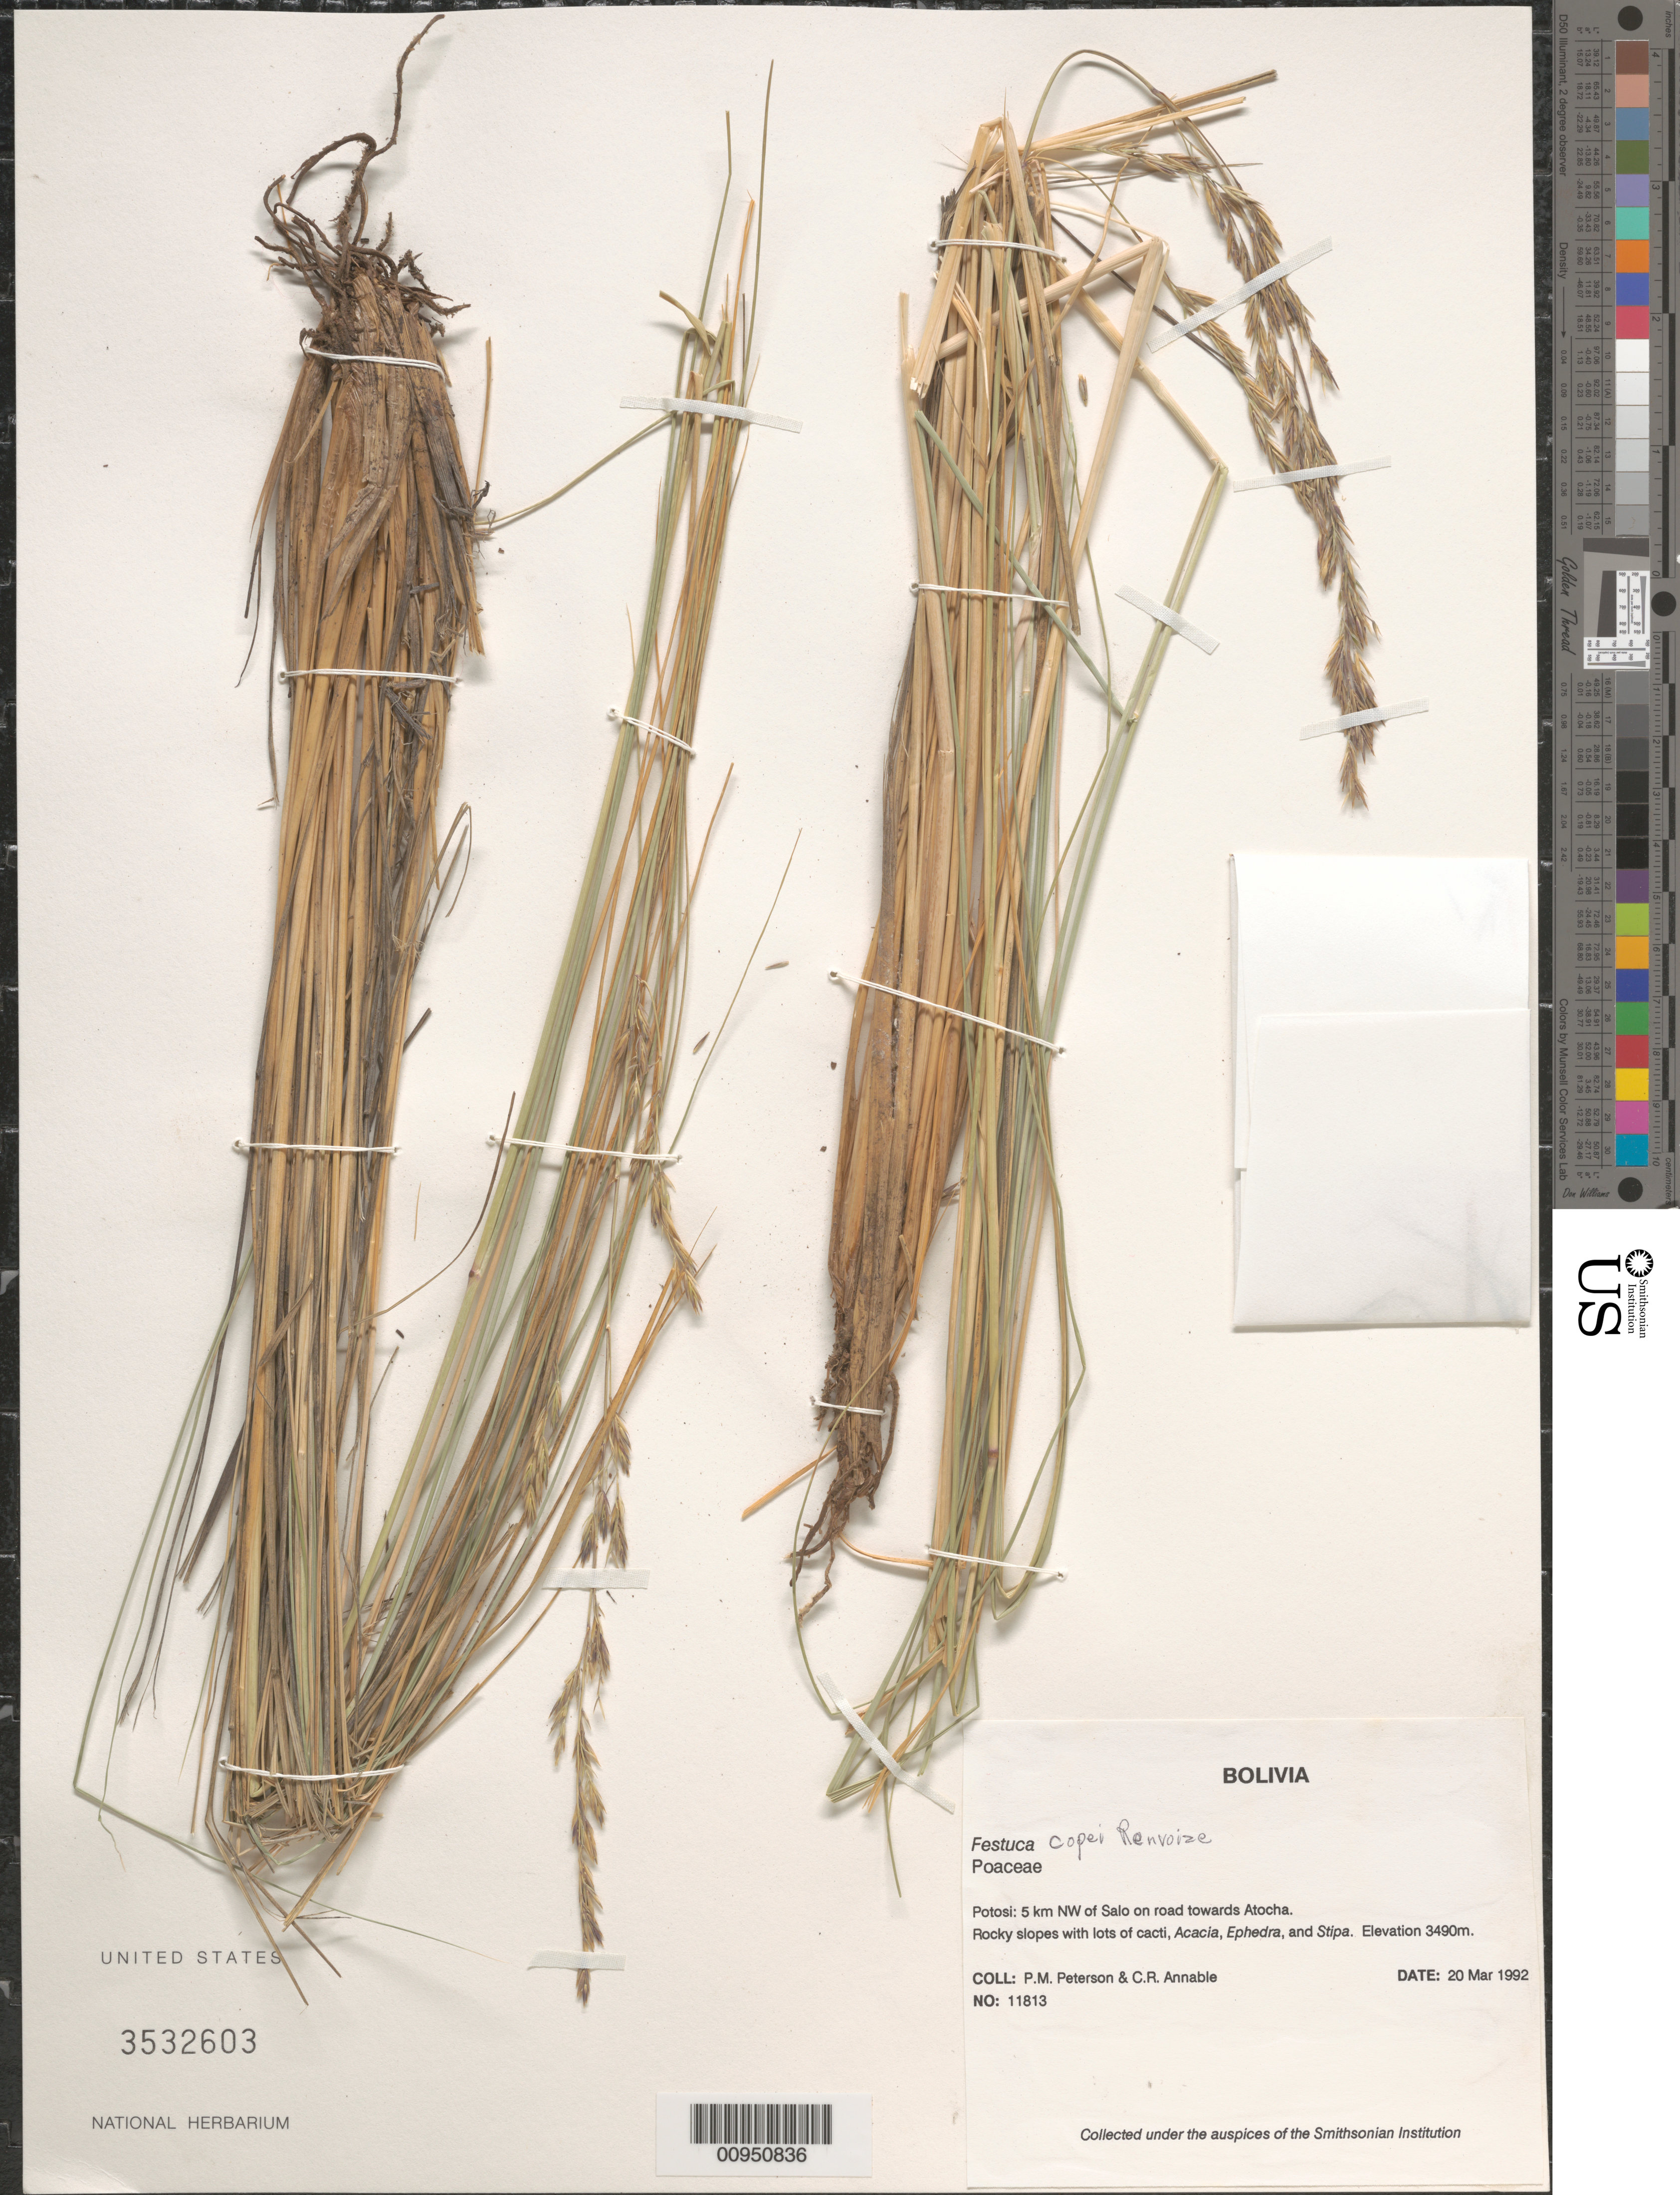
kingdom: Plantae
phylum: Tracheophyta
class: Liliopsida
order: Poales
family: Poaceae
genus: Festuca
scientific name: Festuca copei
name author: Renvoize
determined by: Renvoize, S. A.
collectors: P. M. Peterson & C. R. Annable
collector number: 11813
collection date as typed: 20 Mar 1992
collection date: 1992-03-20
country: Bolivia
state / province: Potosi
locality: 5 km NW of Salo on road towards Atocha.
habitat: Rocky slopes with lots of cacti, Acacia, Ephedra, and Stipa.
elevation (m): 3490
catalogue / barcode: US 3532603